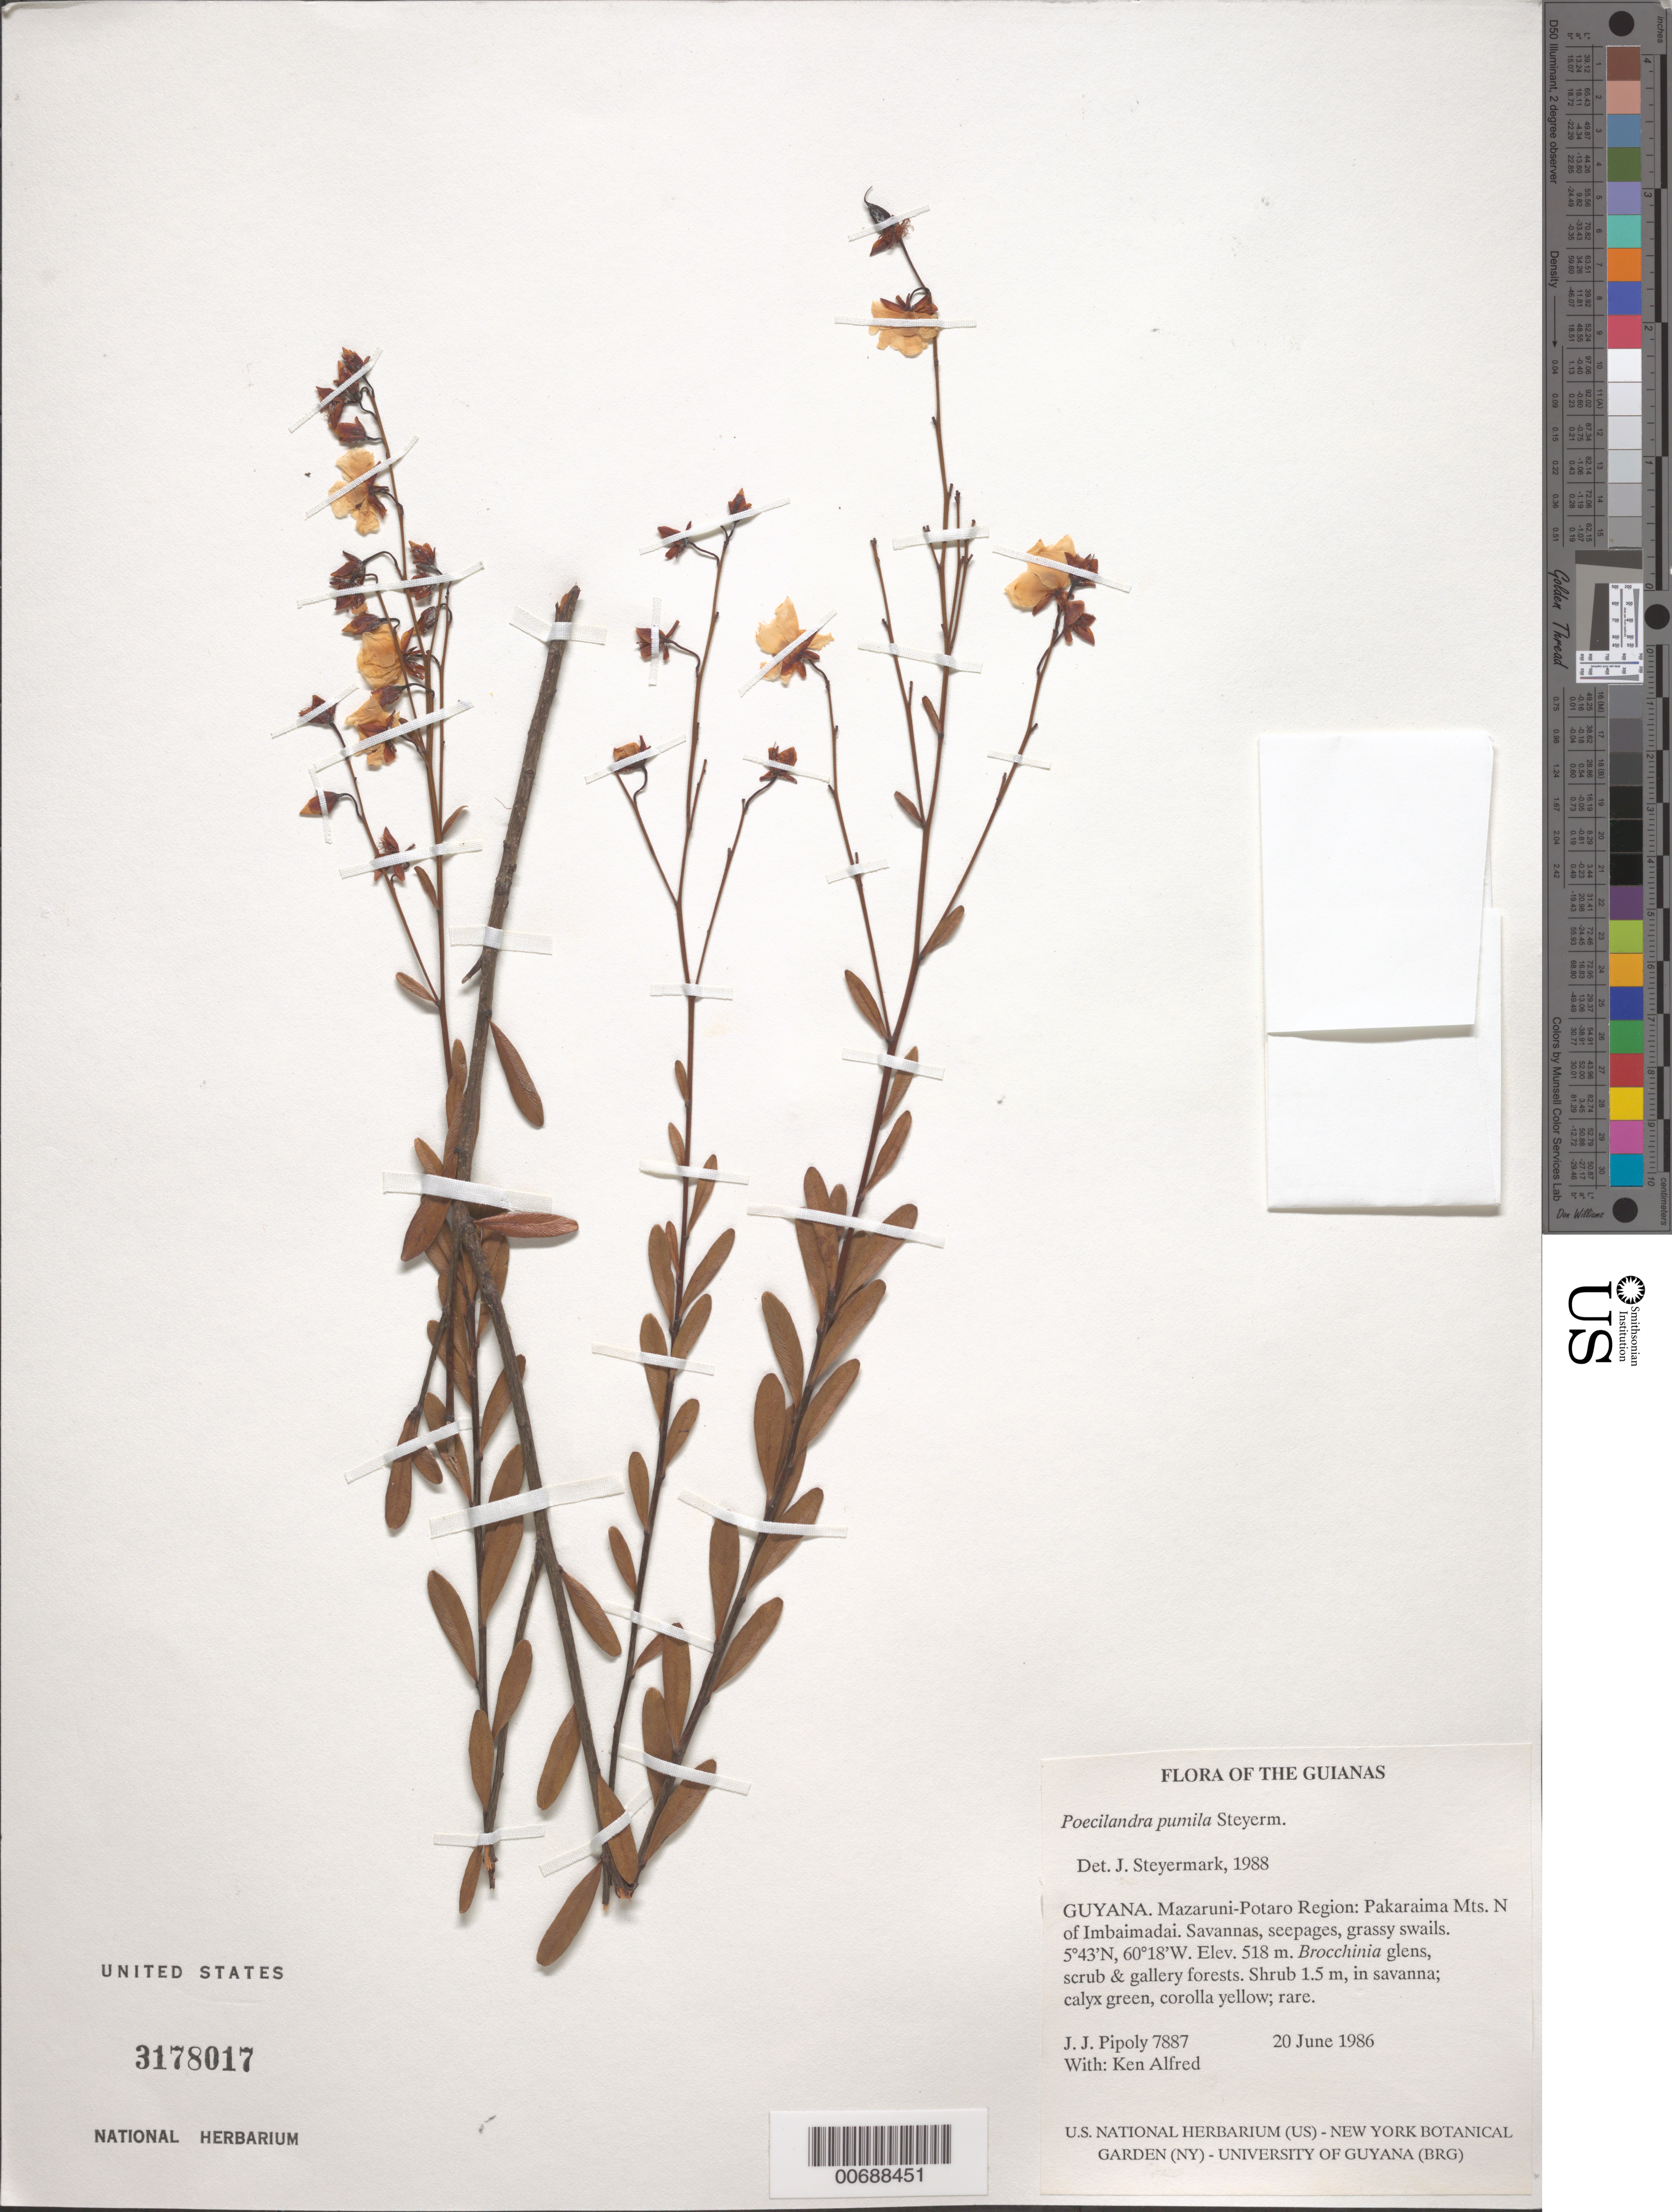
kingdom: Plantae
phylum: Tracheophyta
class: Magnoliopsida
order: Malpighiales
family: Ochnaceae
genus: Poecilandra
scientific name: Poecilandra pumila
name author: Steyerm.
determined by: Steyermark, Julian A., (VEN)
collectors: J. J. Pipoly & K. Alfred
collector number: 7887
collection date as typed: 20 June 1986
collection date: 1986-06-20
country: Guyana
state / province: Cuyuni-Mazaruni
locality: Pakaraima Mts. N of Imbaimadai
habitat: Savannas, seepages, grassy swails, Brocchinia glens, scrub & gallery forests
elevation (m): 518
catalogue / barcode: US 3178017